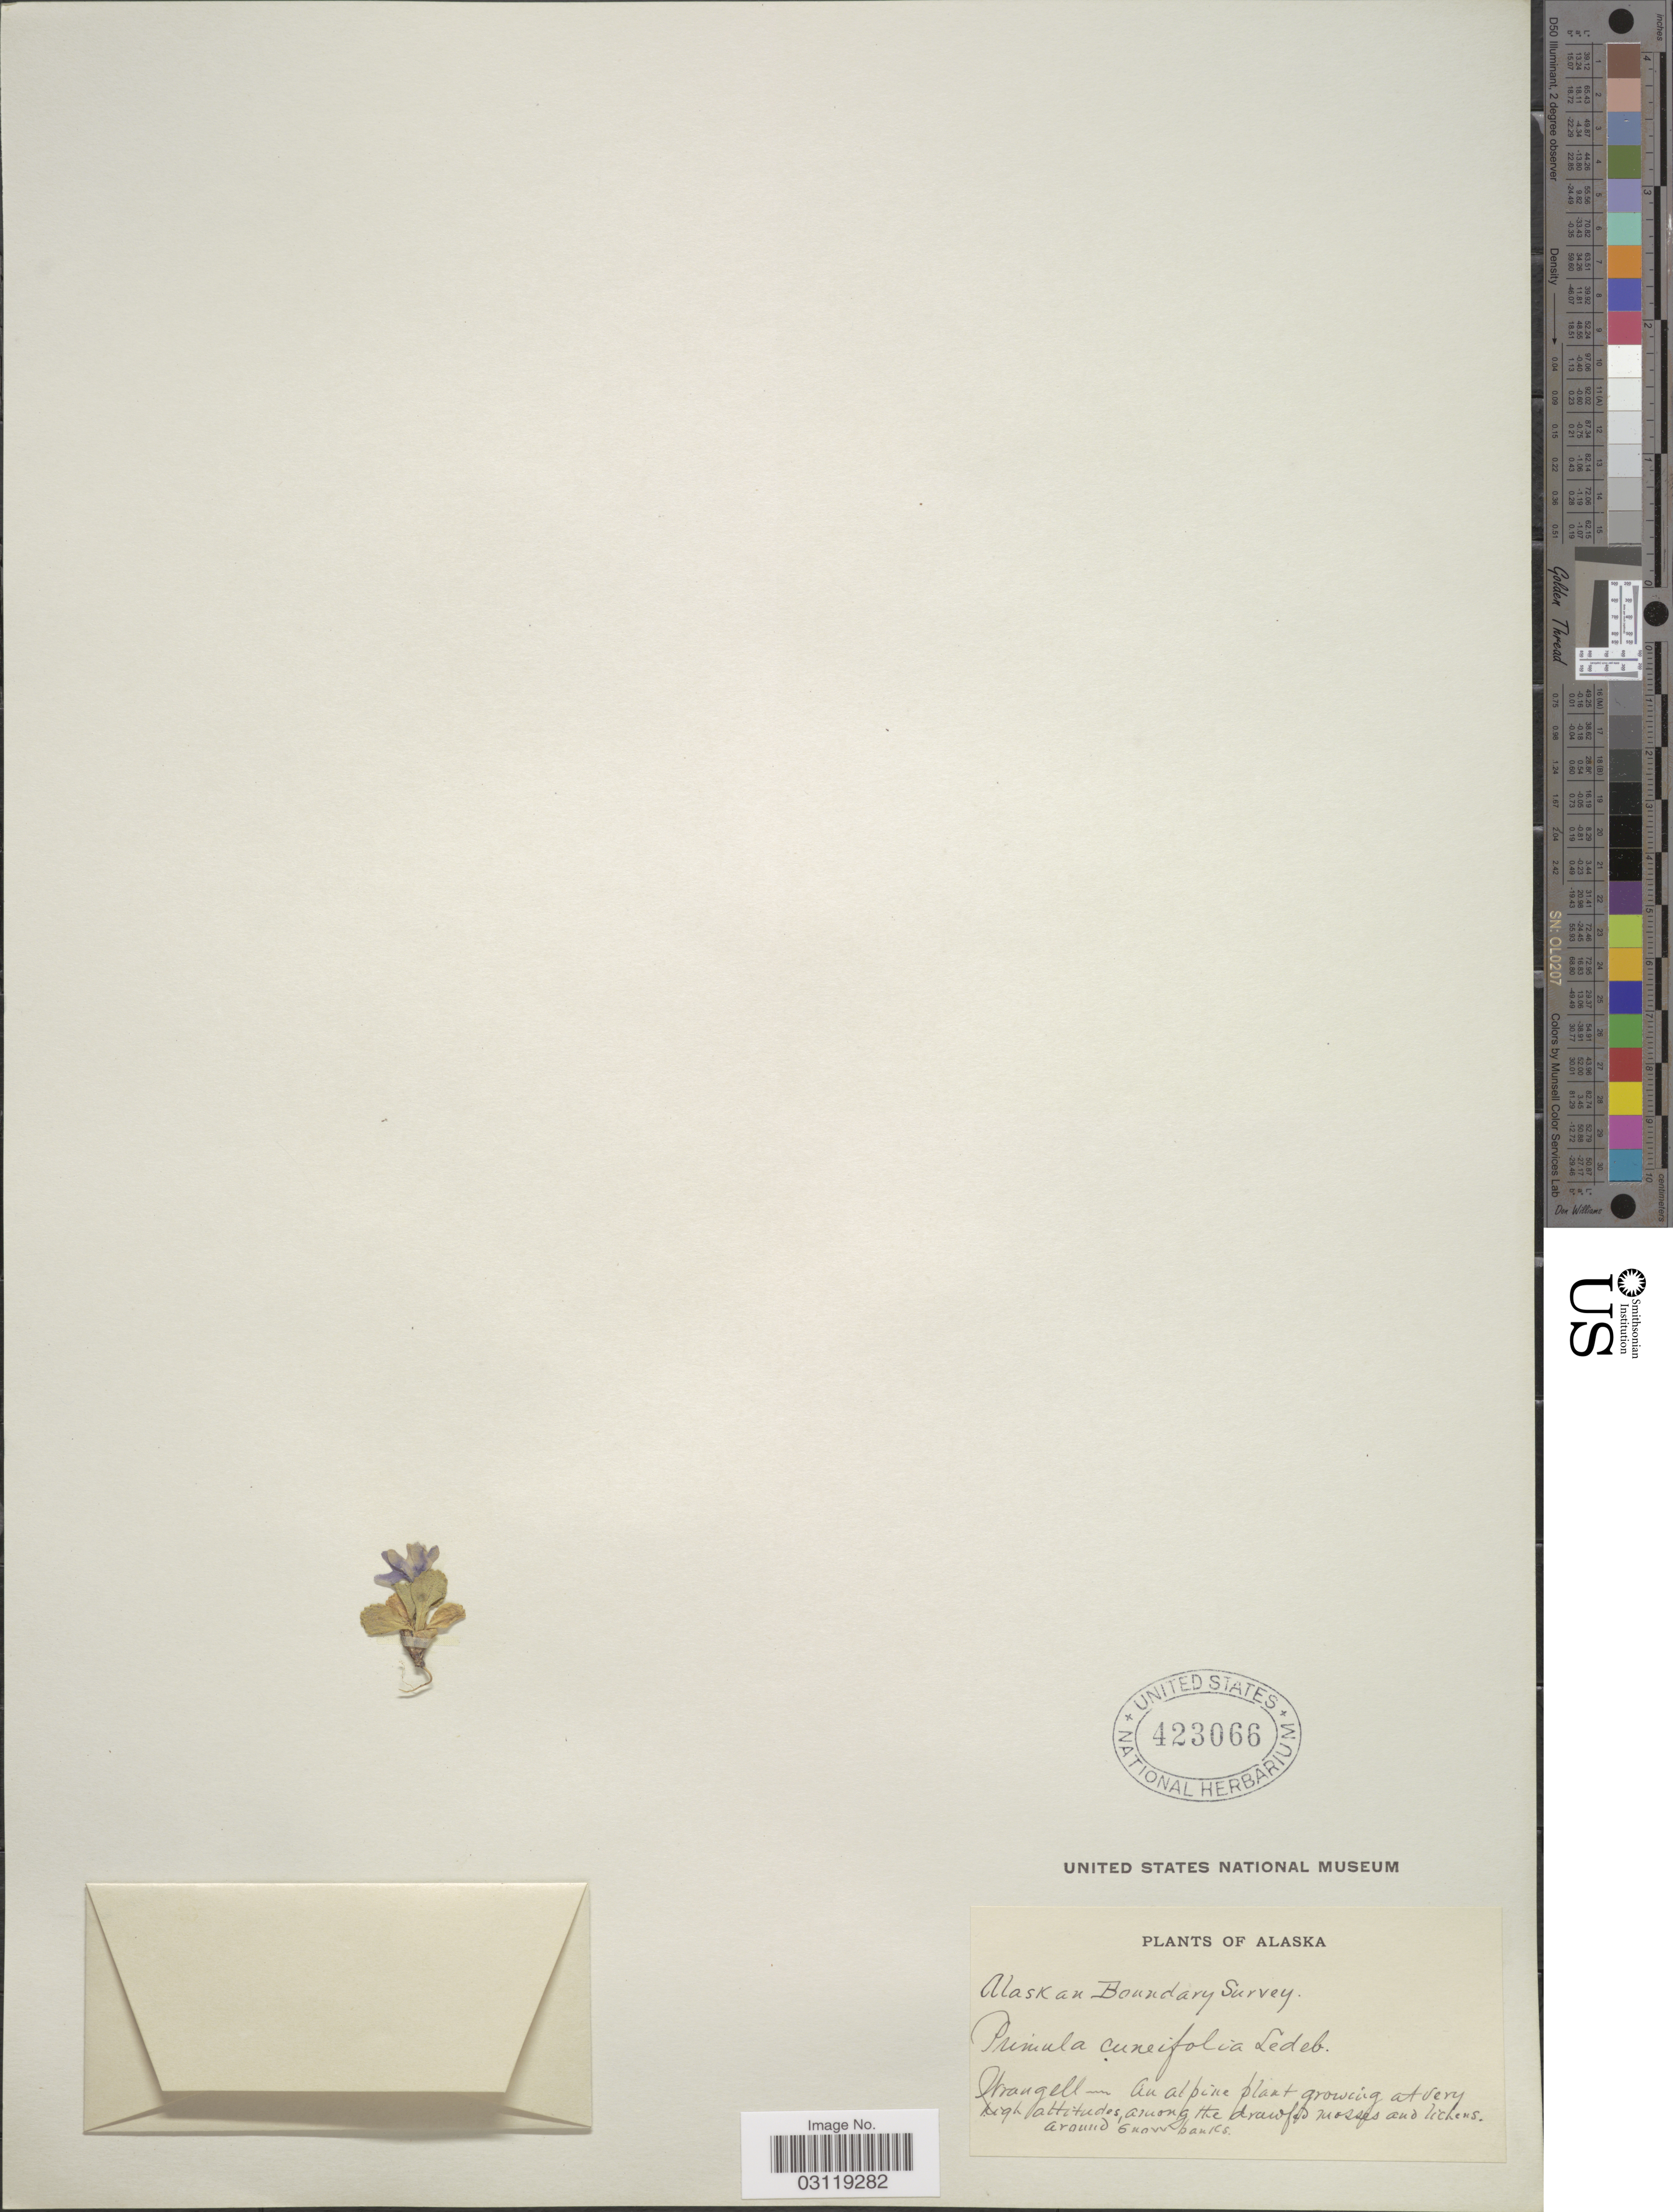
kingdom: Plantae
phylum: Tracheophyta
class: Magnoliopsida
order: Ericales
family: Primulaceae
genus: Primula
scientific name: Primula cuneifolia subsp. cuneifolia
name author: Ledeb.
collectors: Wrangell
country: United States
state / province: Alaska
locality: Alaskan Boundary Survey.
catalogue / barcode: US 423066